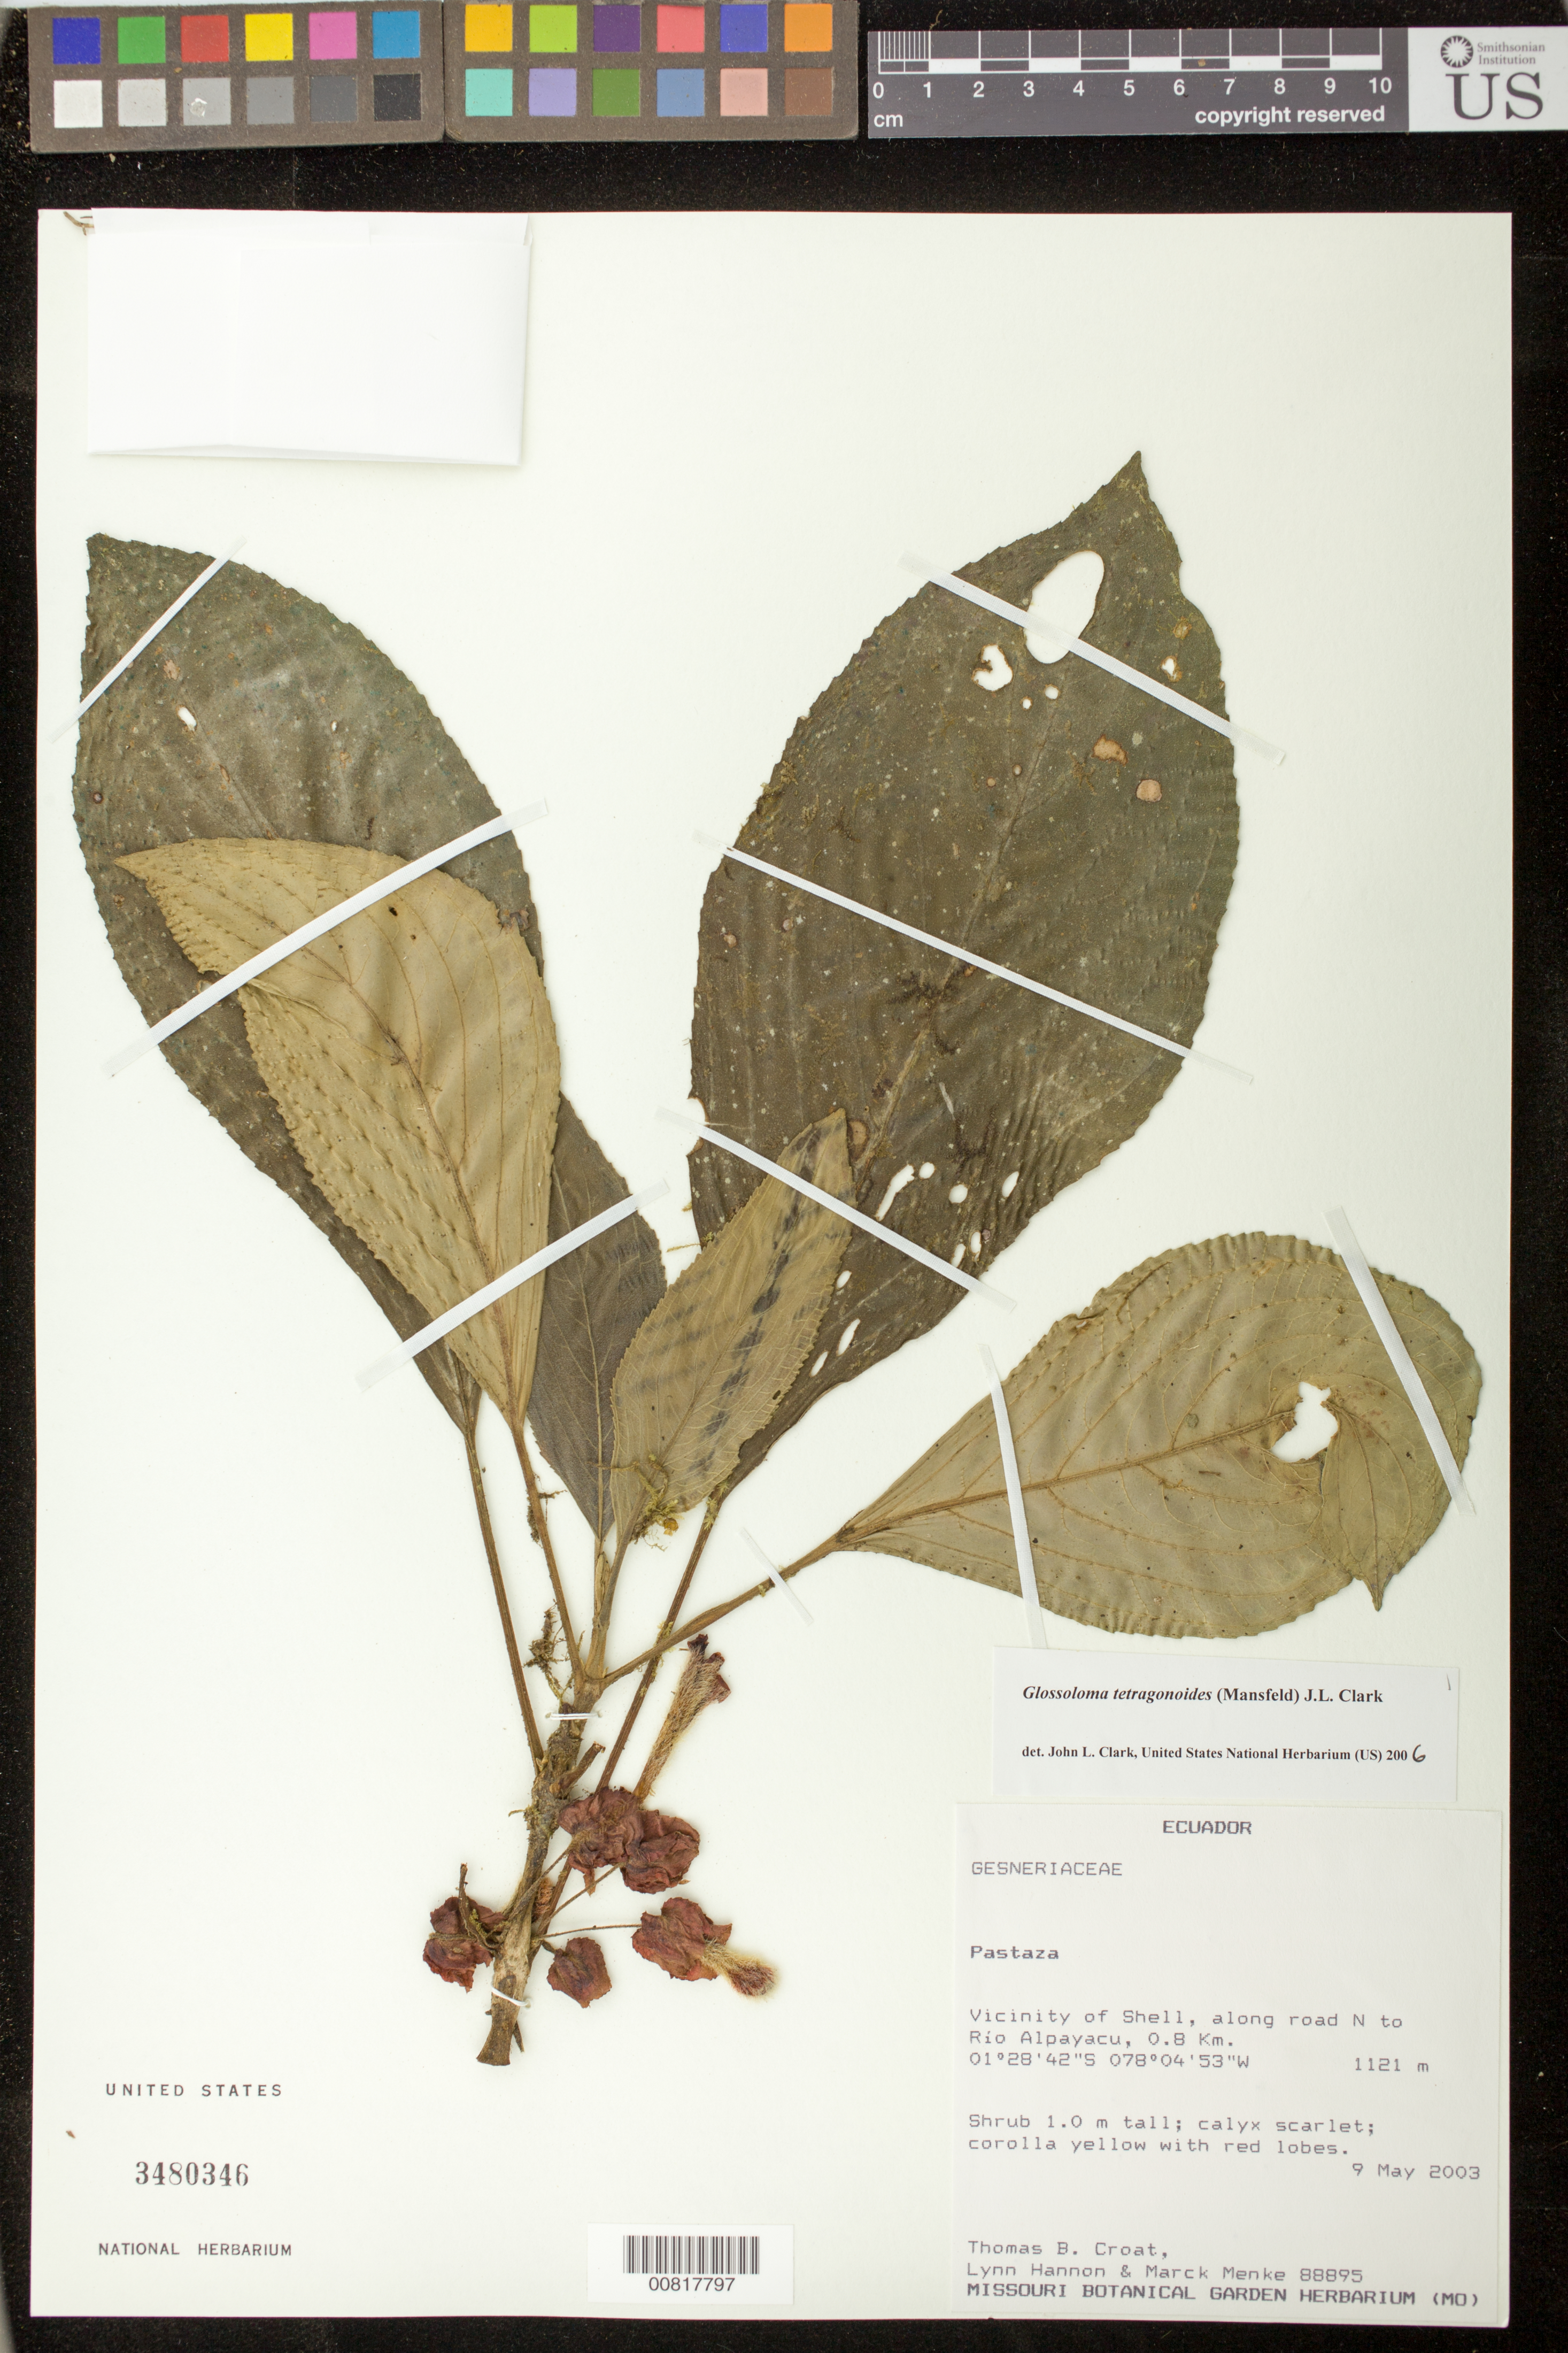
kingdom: Plantae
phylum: Tracheophyta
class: Magnoliopsida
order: Lamiales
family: Gesneriaceae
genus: Glossoloma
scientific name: Glossoloma tetragonoides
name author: (Mansf.) J.L. Clark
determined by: Clark, J. L., (SEL), The Marie Selby Botanical Garden (UNITED STATES)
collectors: T. B. Croat, L. Hannon & M. Menke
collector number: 88895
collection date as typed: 09 May 2003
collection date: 2003-05-09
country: Ecuador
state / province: Pastaza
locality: Vicinity of Shell, along road N to Rio Alpayacu, 0.8 km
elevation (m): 1121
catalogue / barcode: US 3480346